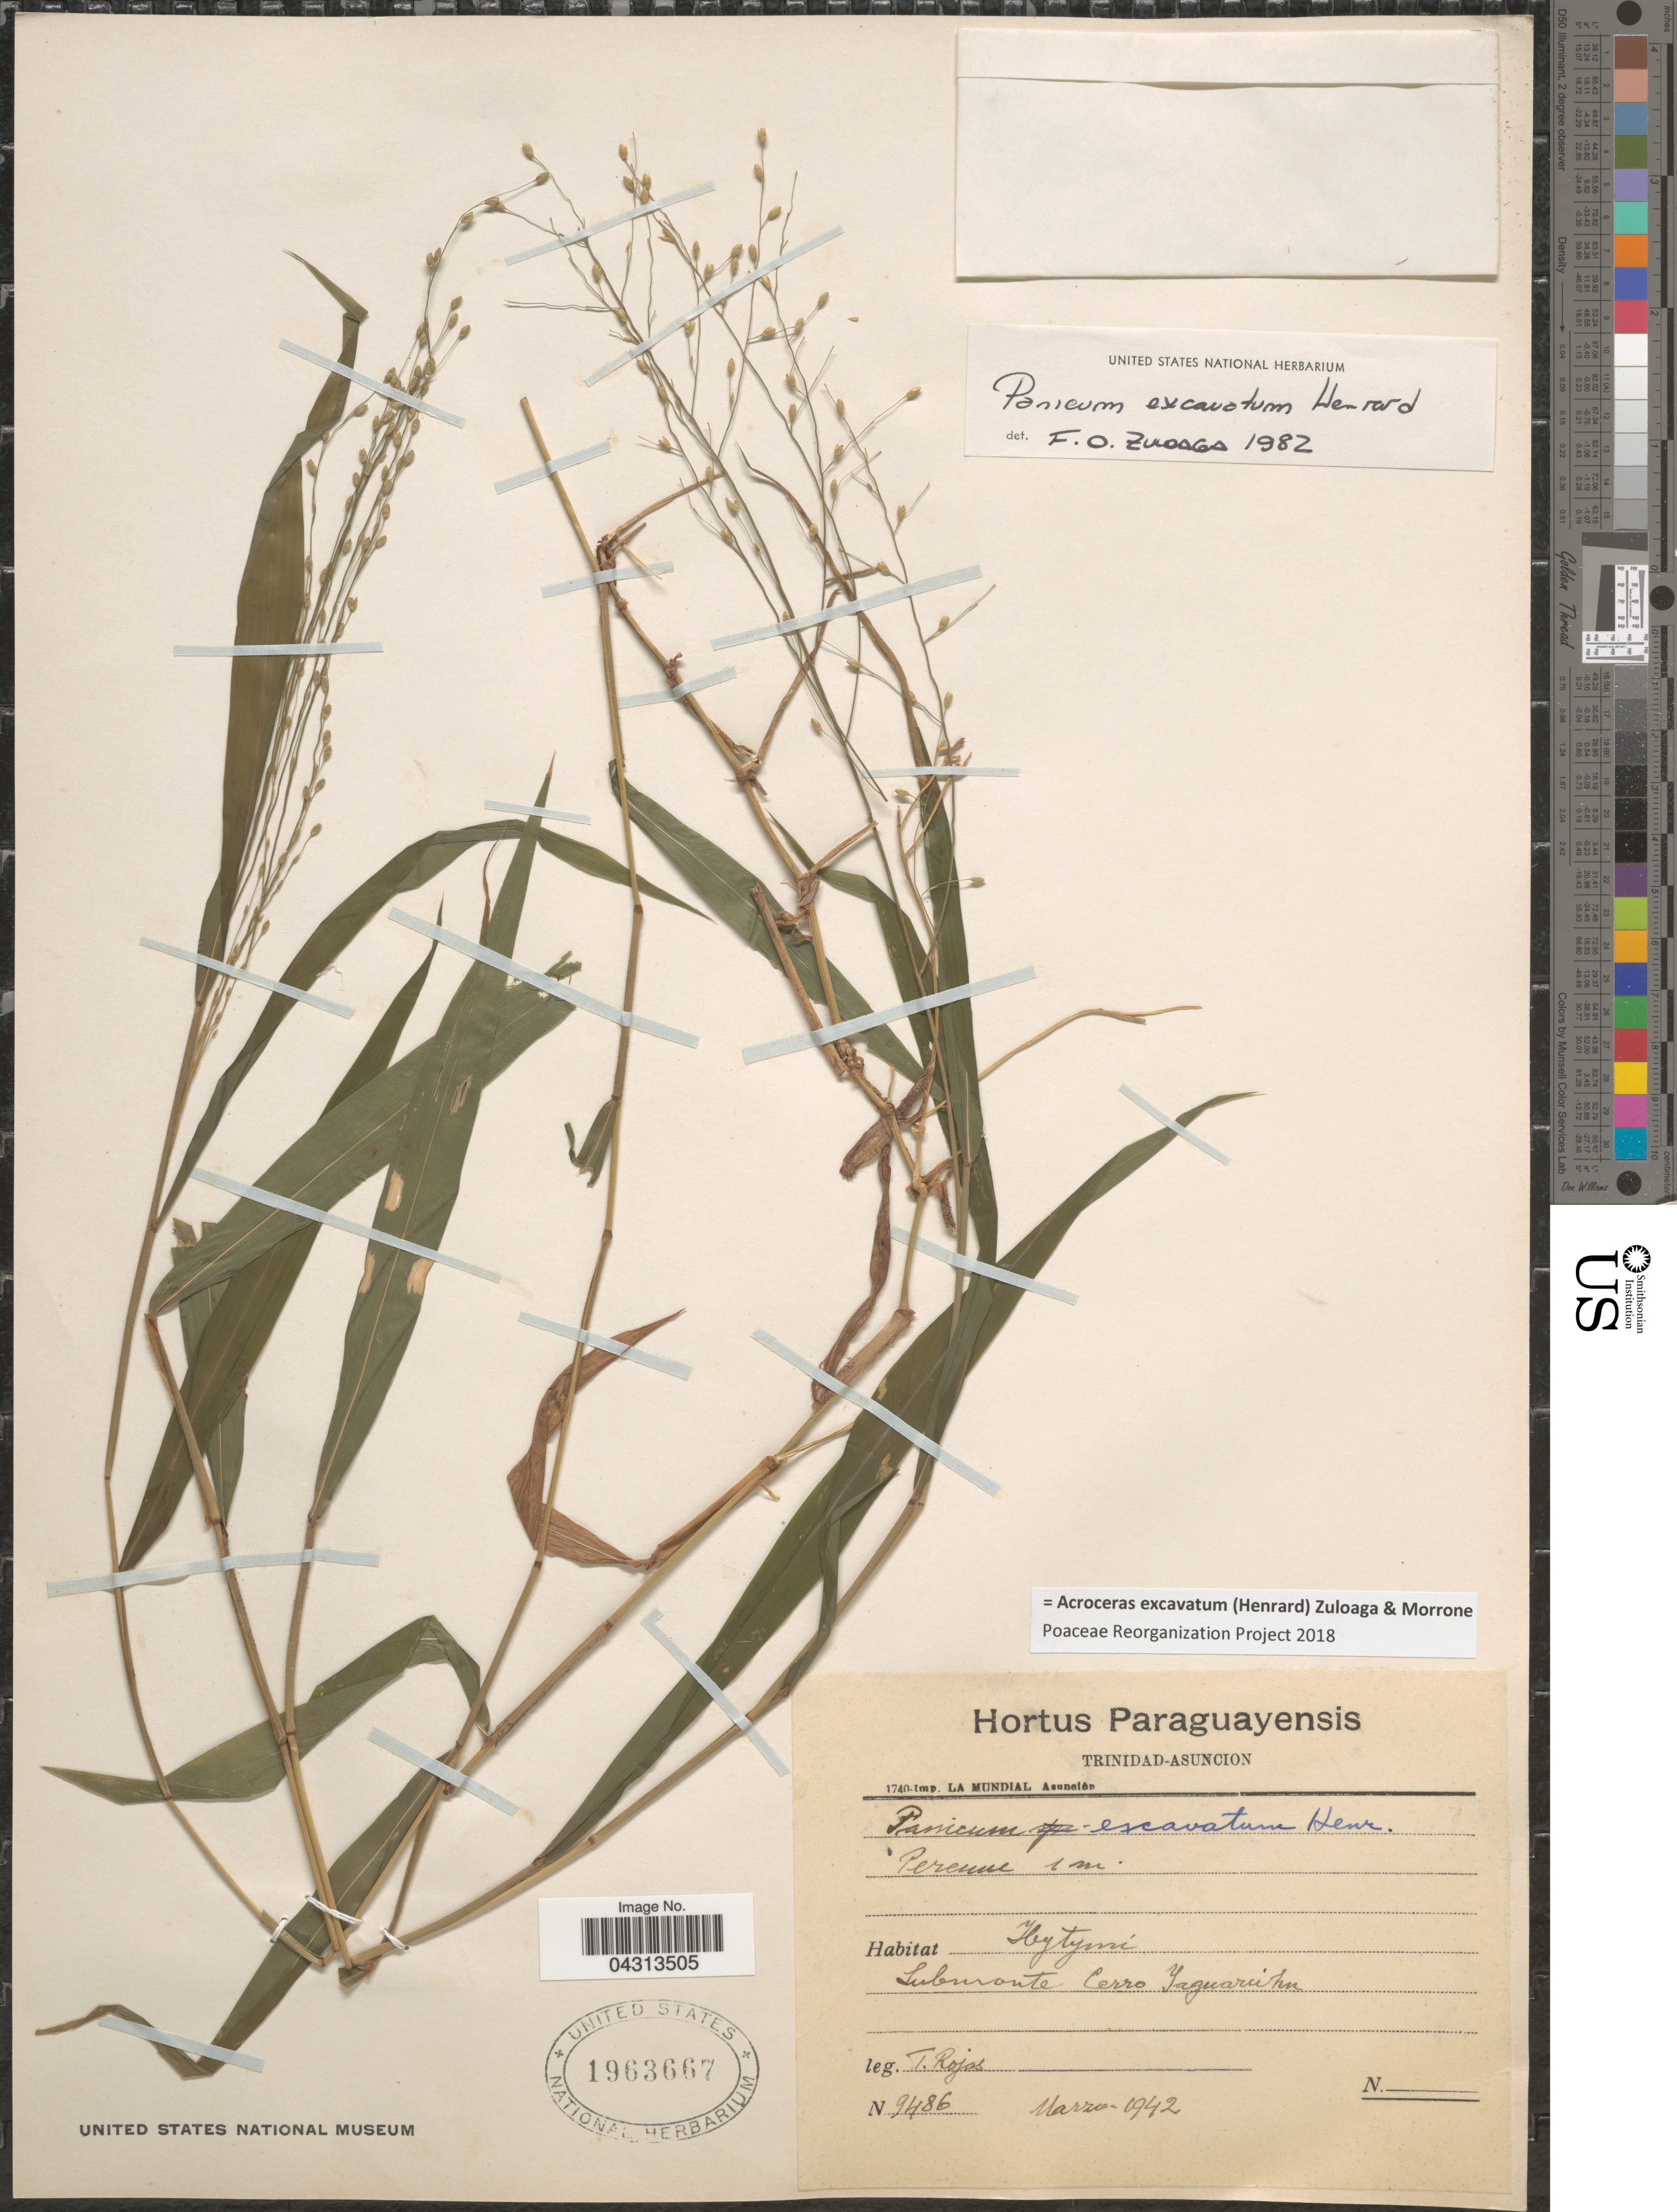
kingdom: Plantae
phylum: Tracheophyta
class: Liliopsida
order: Poales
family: Poaceae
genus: Acroceras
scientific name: Acroceras excavatum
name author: (Henr.) Zuloaga & Morrone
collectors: T. Rojas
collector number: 9486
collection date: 1942-03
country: Paraguay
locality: Ybytimí. Submonte Cerro Yaguaritu [interpreted].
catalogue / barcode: US 1963667